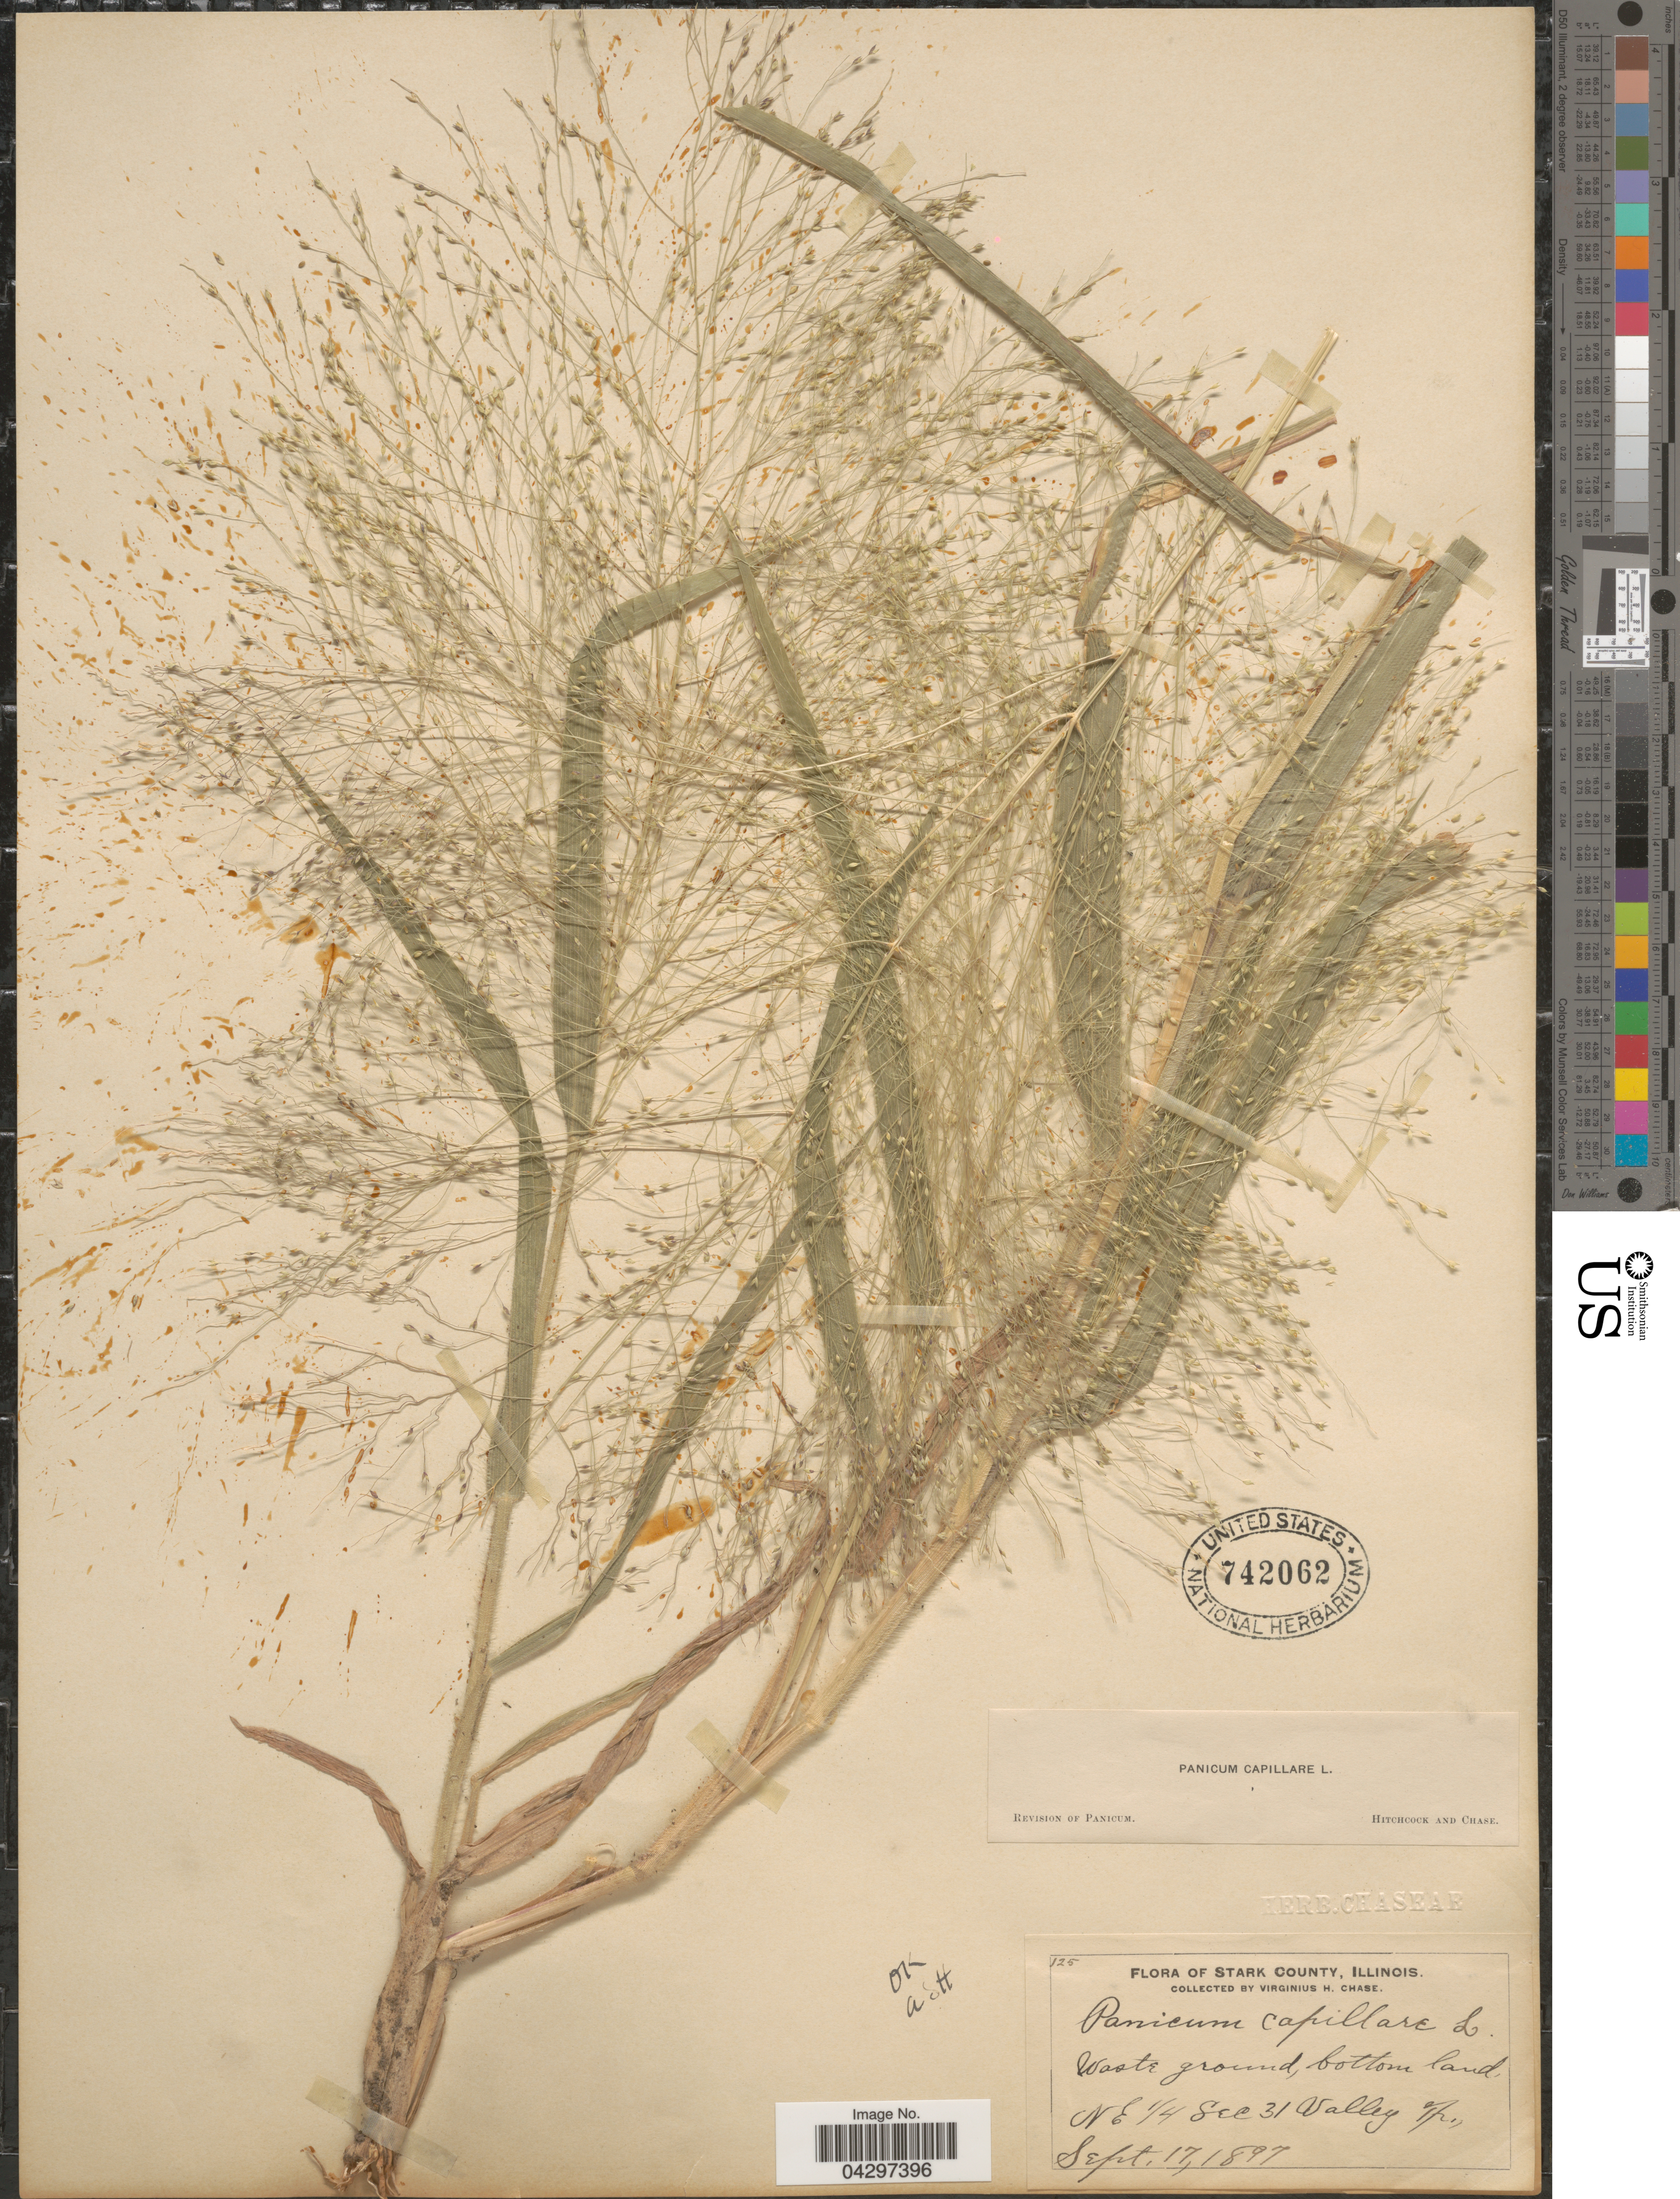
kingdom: Plantae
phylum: Tracheophyta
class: Liliopsida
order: Poales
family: Poaceae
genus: Panicum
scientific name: Panicum capillare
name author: L.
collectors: V. H. Chase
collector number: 125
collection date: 1897-09-17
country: United States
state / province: Illinois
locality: Stark County. NE ¼ Sec 31 Valley Tp.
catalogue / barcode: US 742062